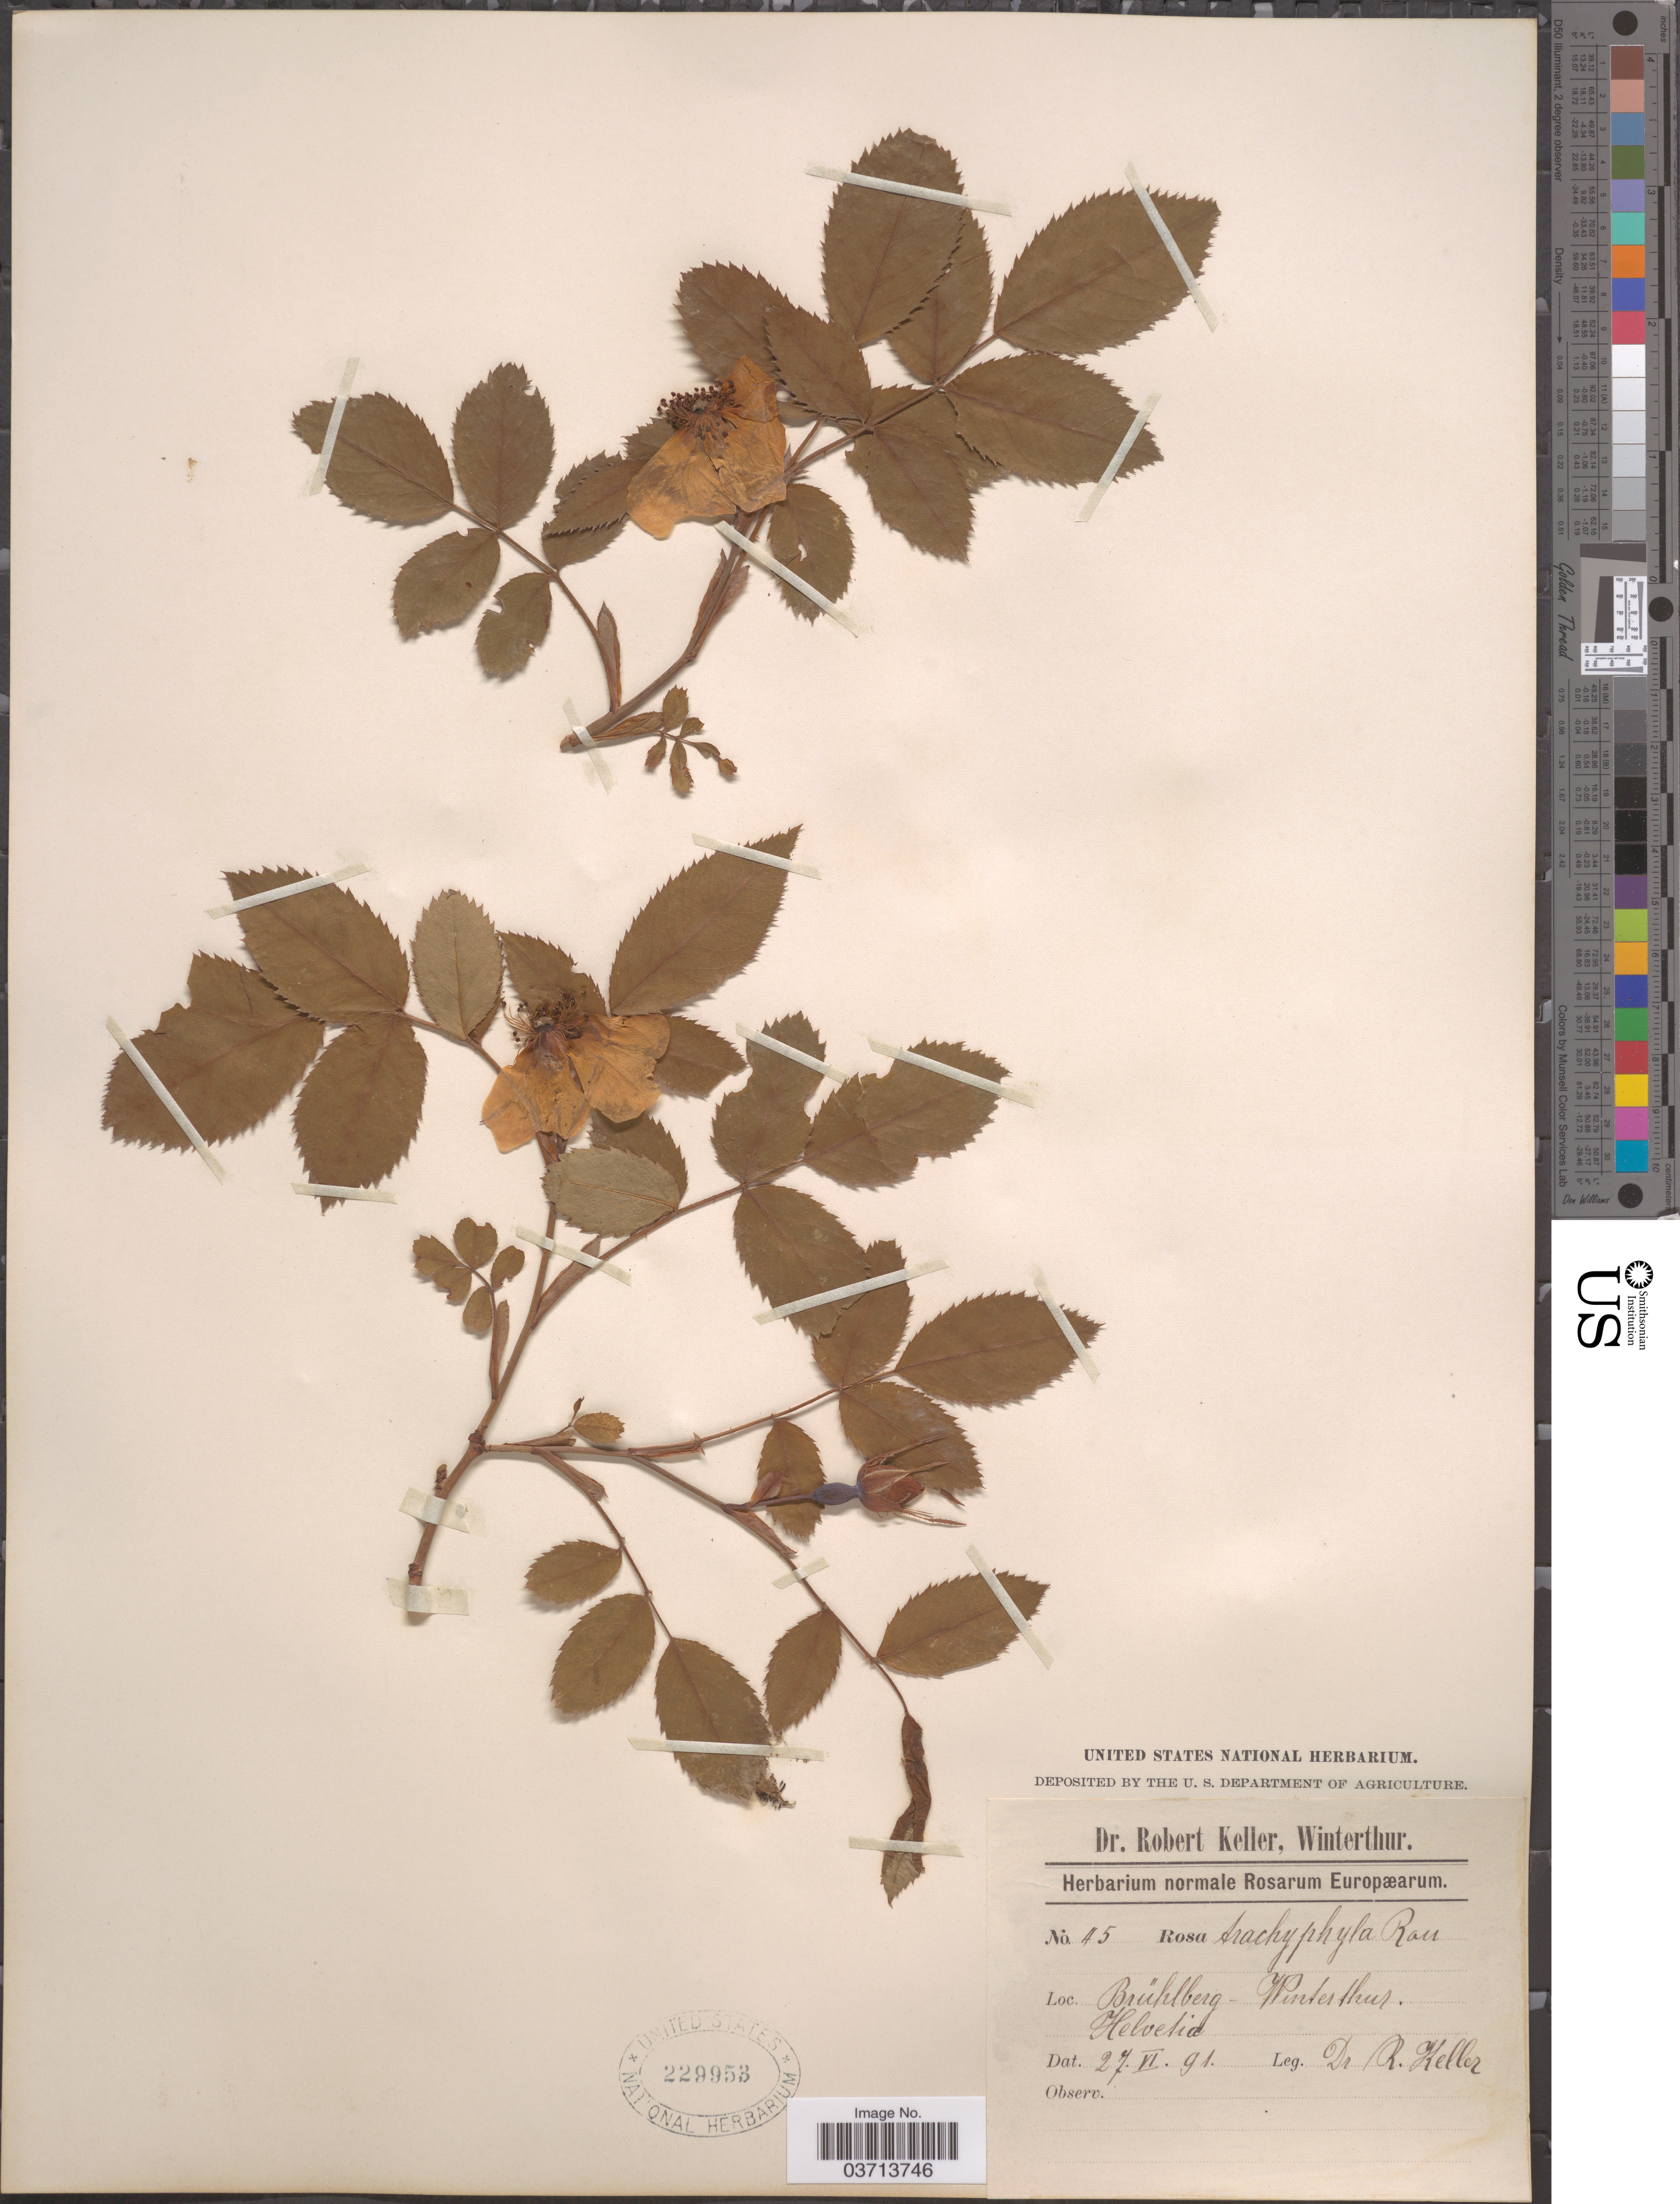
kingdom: Plantae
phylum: Tracheophyta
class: Magnoliopsida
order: Rosales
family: Rosaceae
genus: Rosa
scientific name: Rosa trachyphylla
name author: M.A. Rau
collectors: R. Keller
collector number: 45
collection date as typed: Transcribed d/m/y: 27/6/91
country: Switzerland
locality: Brühlberg - Winterthur. Helvetica.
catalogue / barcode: US 229953